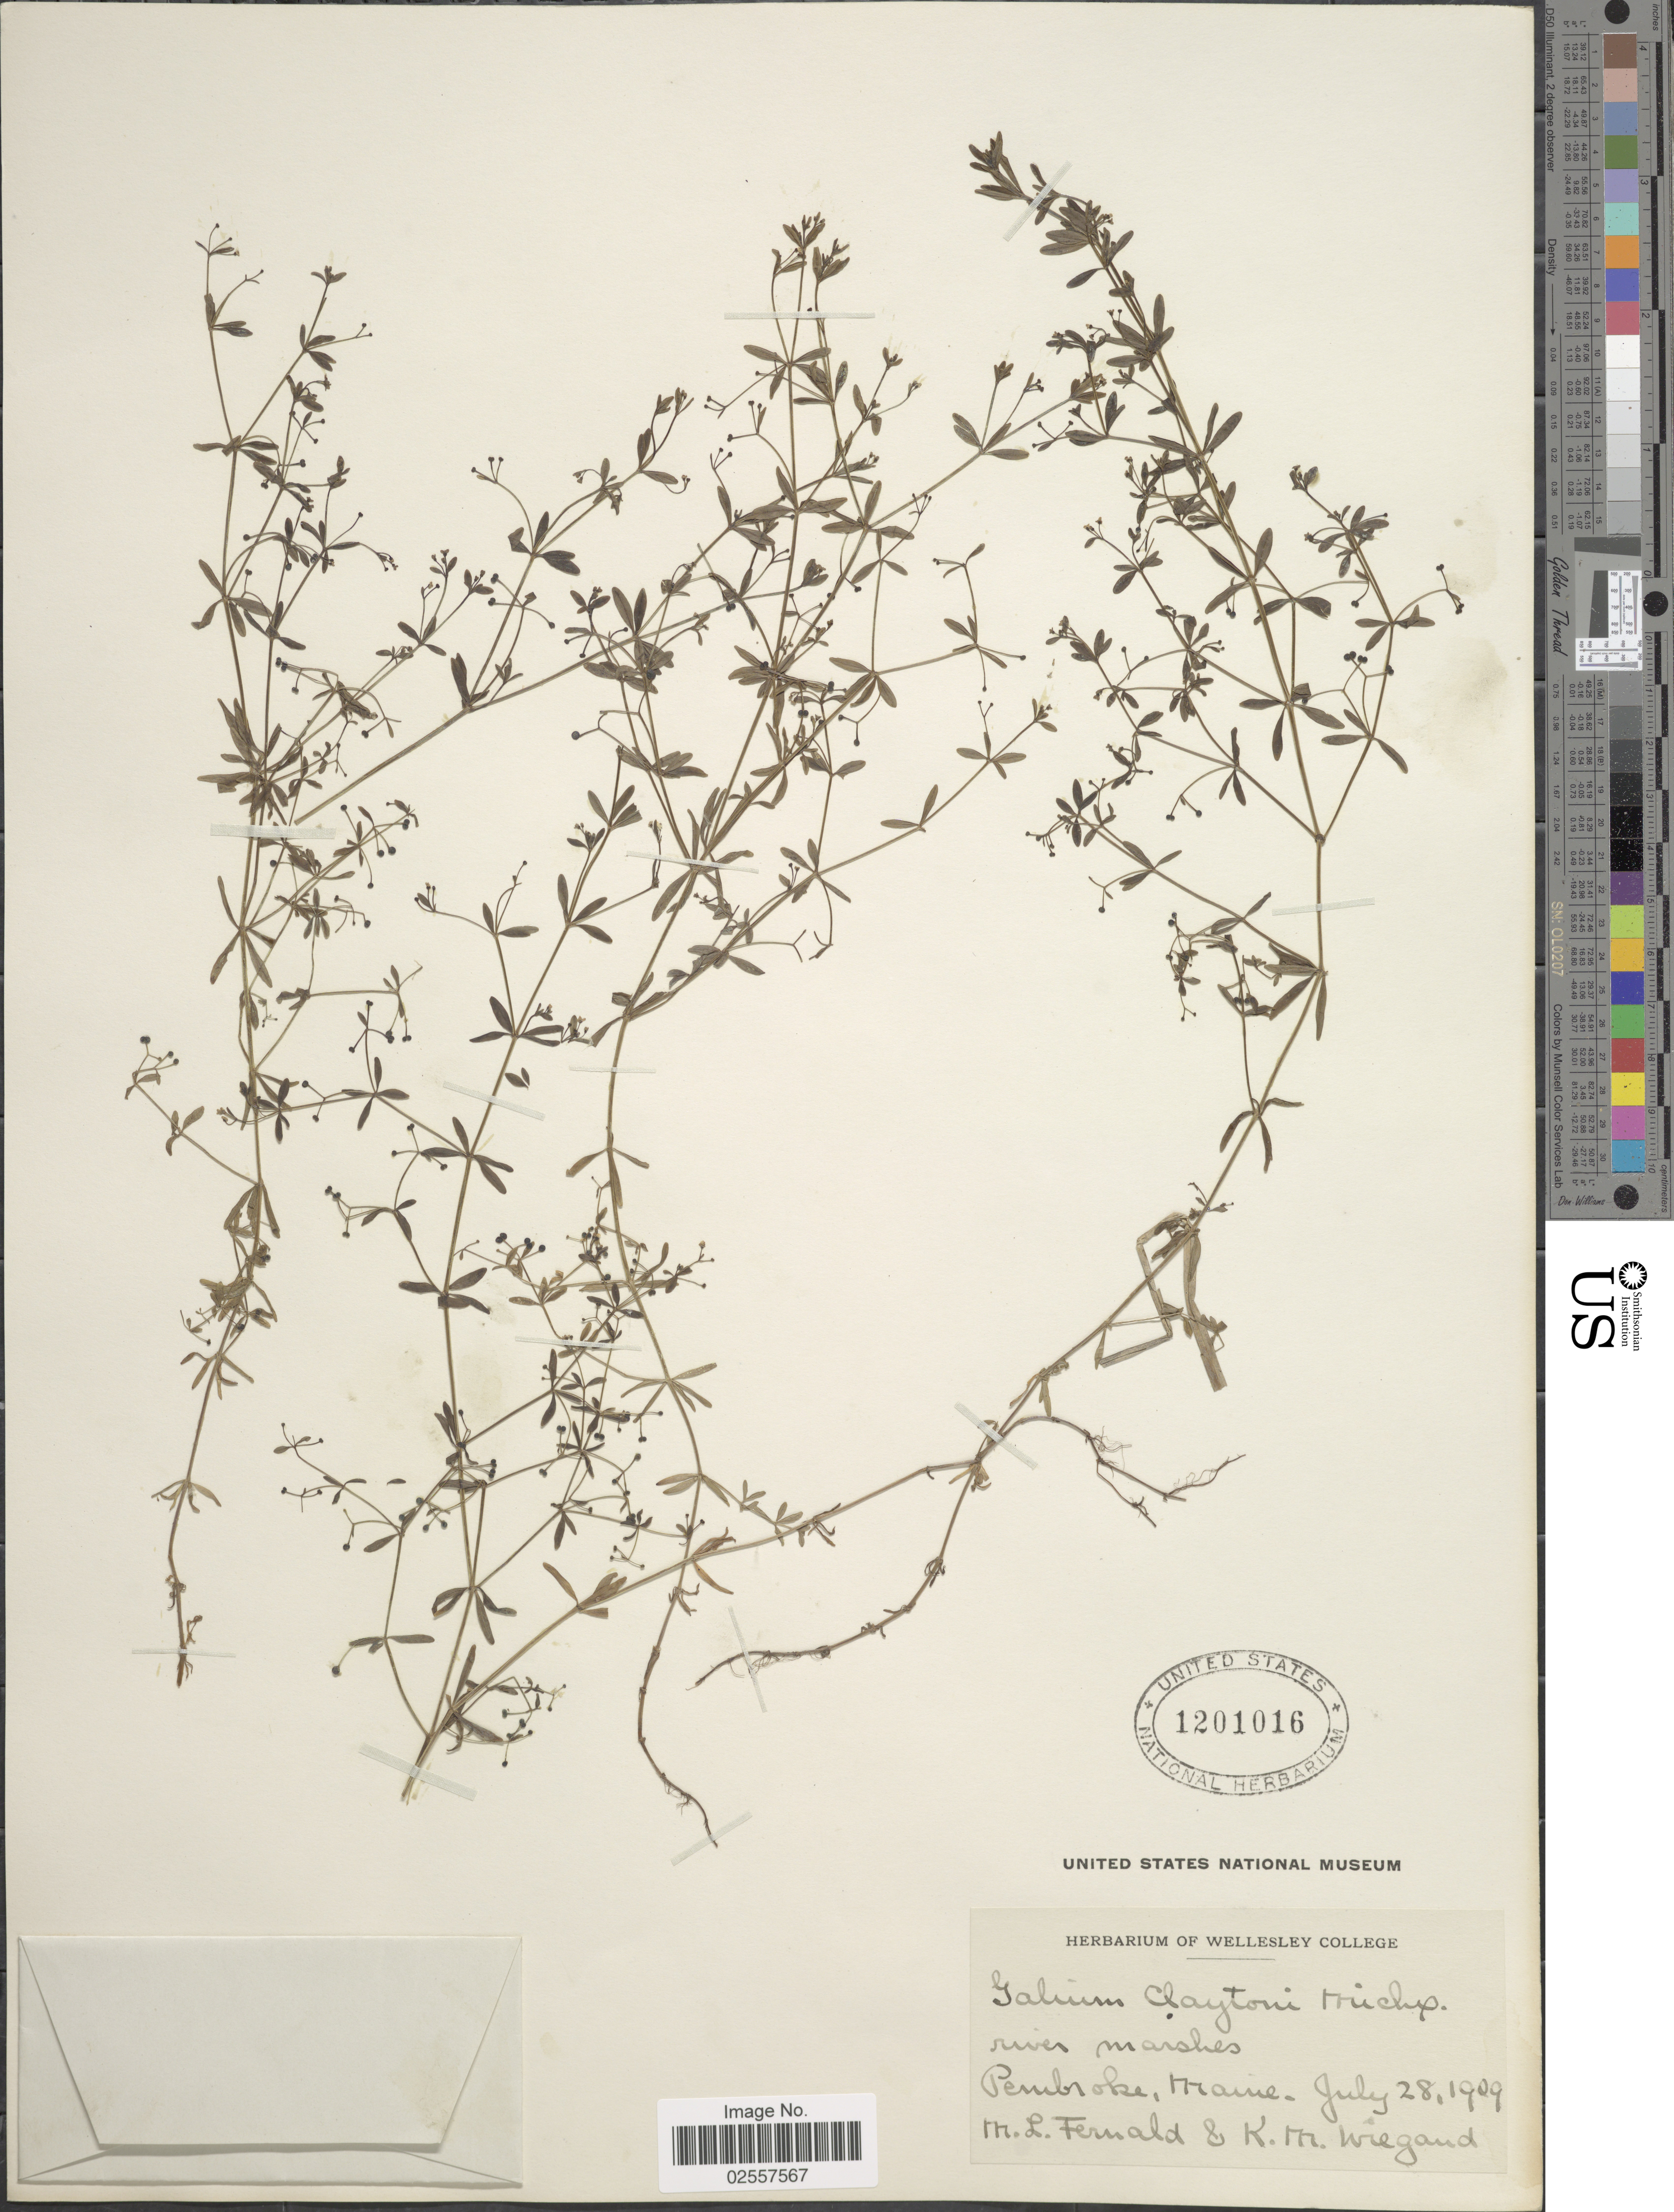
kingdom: Plantae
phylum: Tracheophyta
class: Magnoliopsida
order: Gentianales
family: Rubiaceae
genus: Galium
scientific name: Galium claytoni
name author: Michx.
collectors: M. L. Fernald & K. M. Wiegand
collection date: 1909-07-28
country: United States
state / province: Maine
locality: River marshes, Pembroke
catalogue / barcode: US 1201016